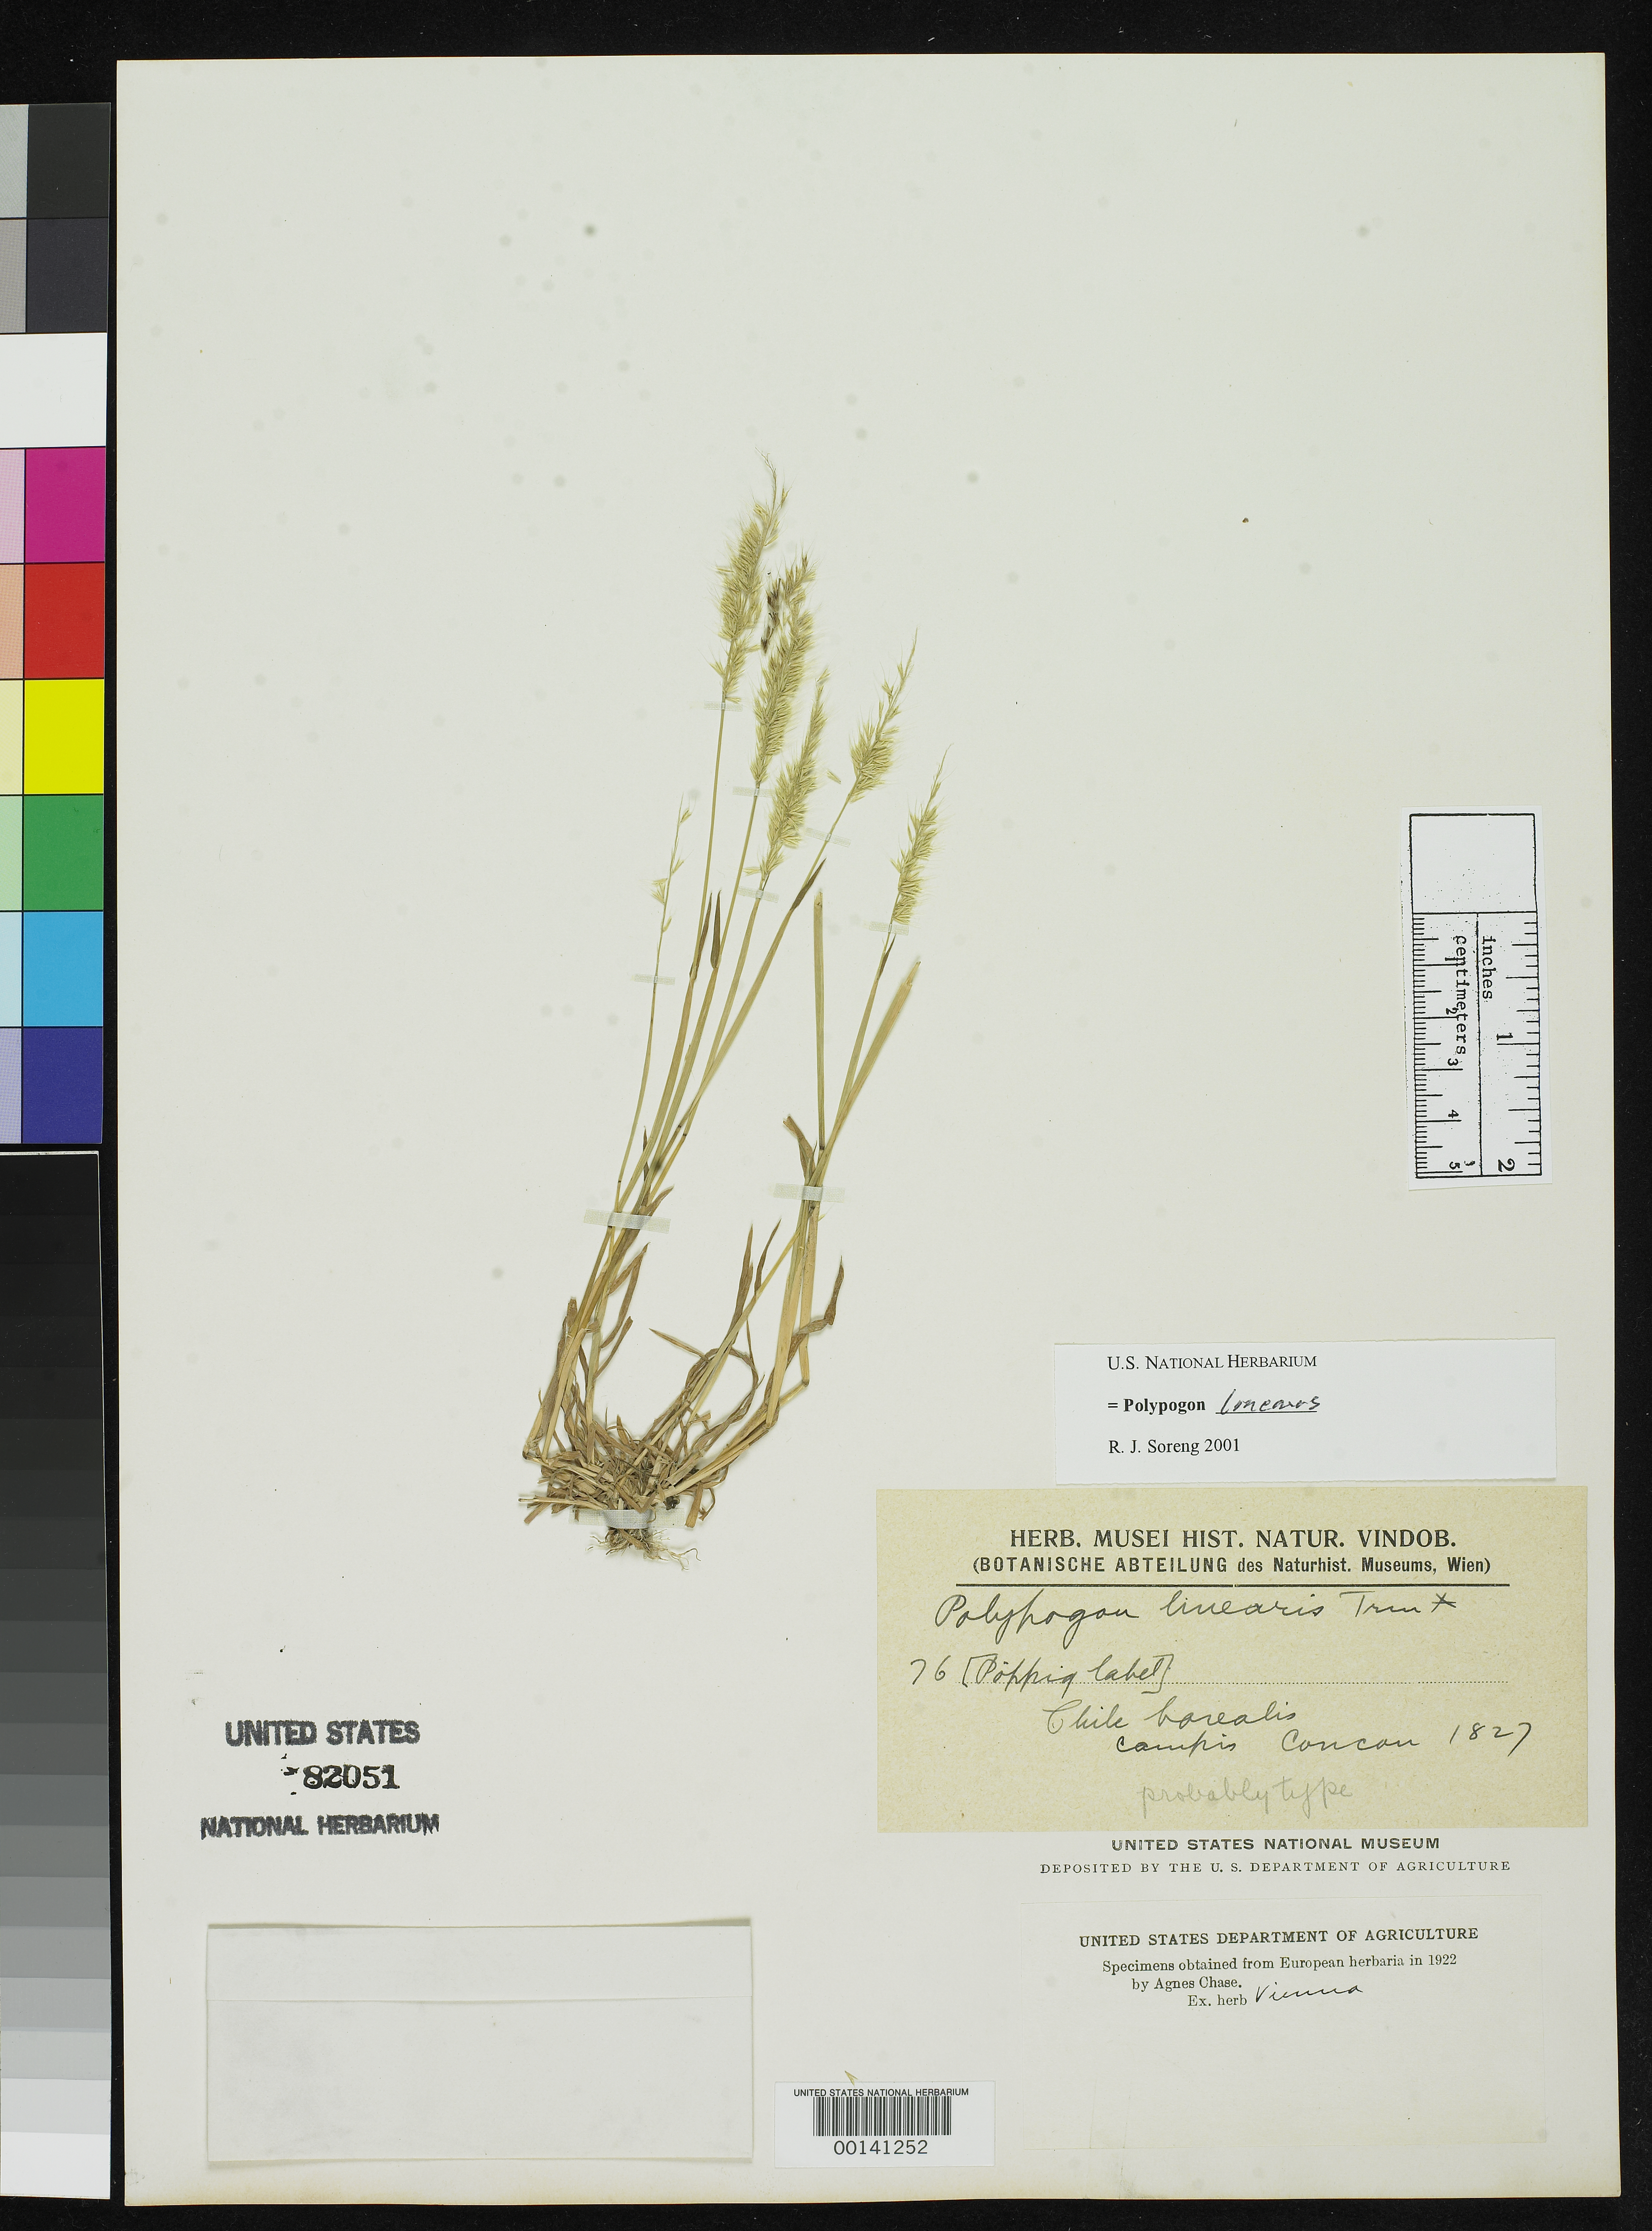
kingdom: Plantae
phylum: Tracheophyta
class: Liliopsida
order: Poales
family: Poaceae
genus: Polypogon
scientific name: Polypogon linearis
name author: Trin.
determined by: Soreng, Robert J., Research Associate (BOT), Smithsonian Institution - National Museum of Natural History (UNITED STATES)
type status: Type Collection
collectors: E. F. Poeppig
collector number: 76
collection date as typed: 1827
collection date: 1827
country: Chile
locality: Concon.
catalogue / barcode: US 82051